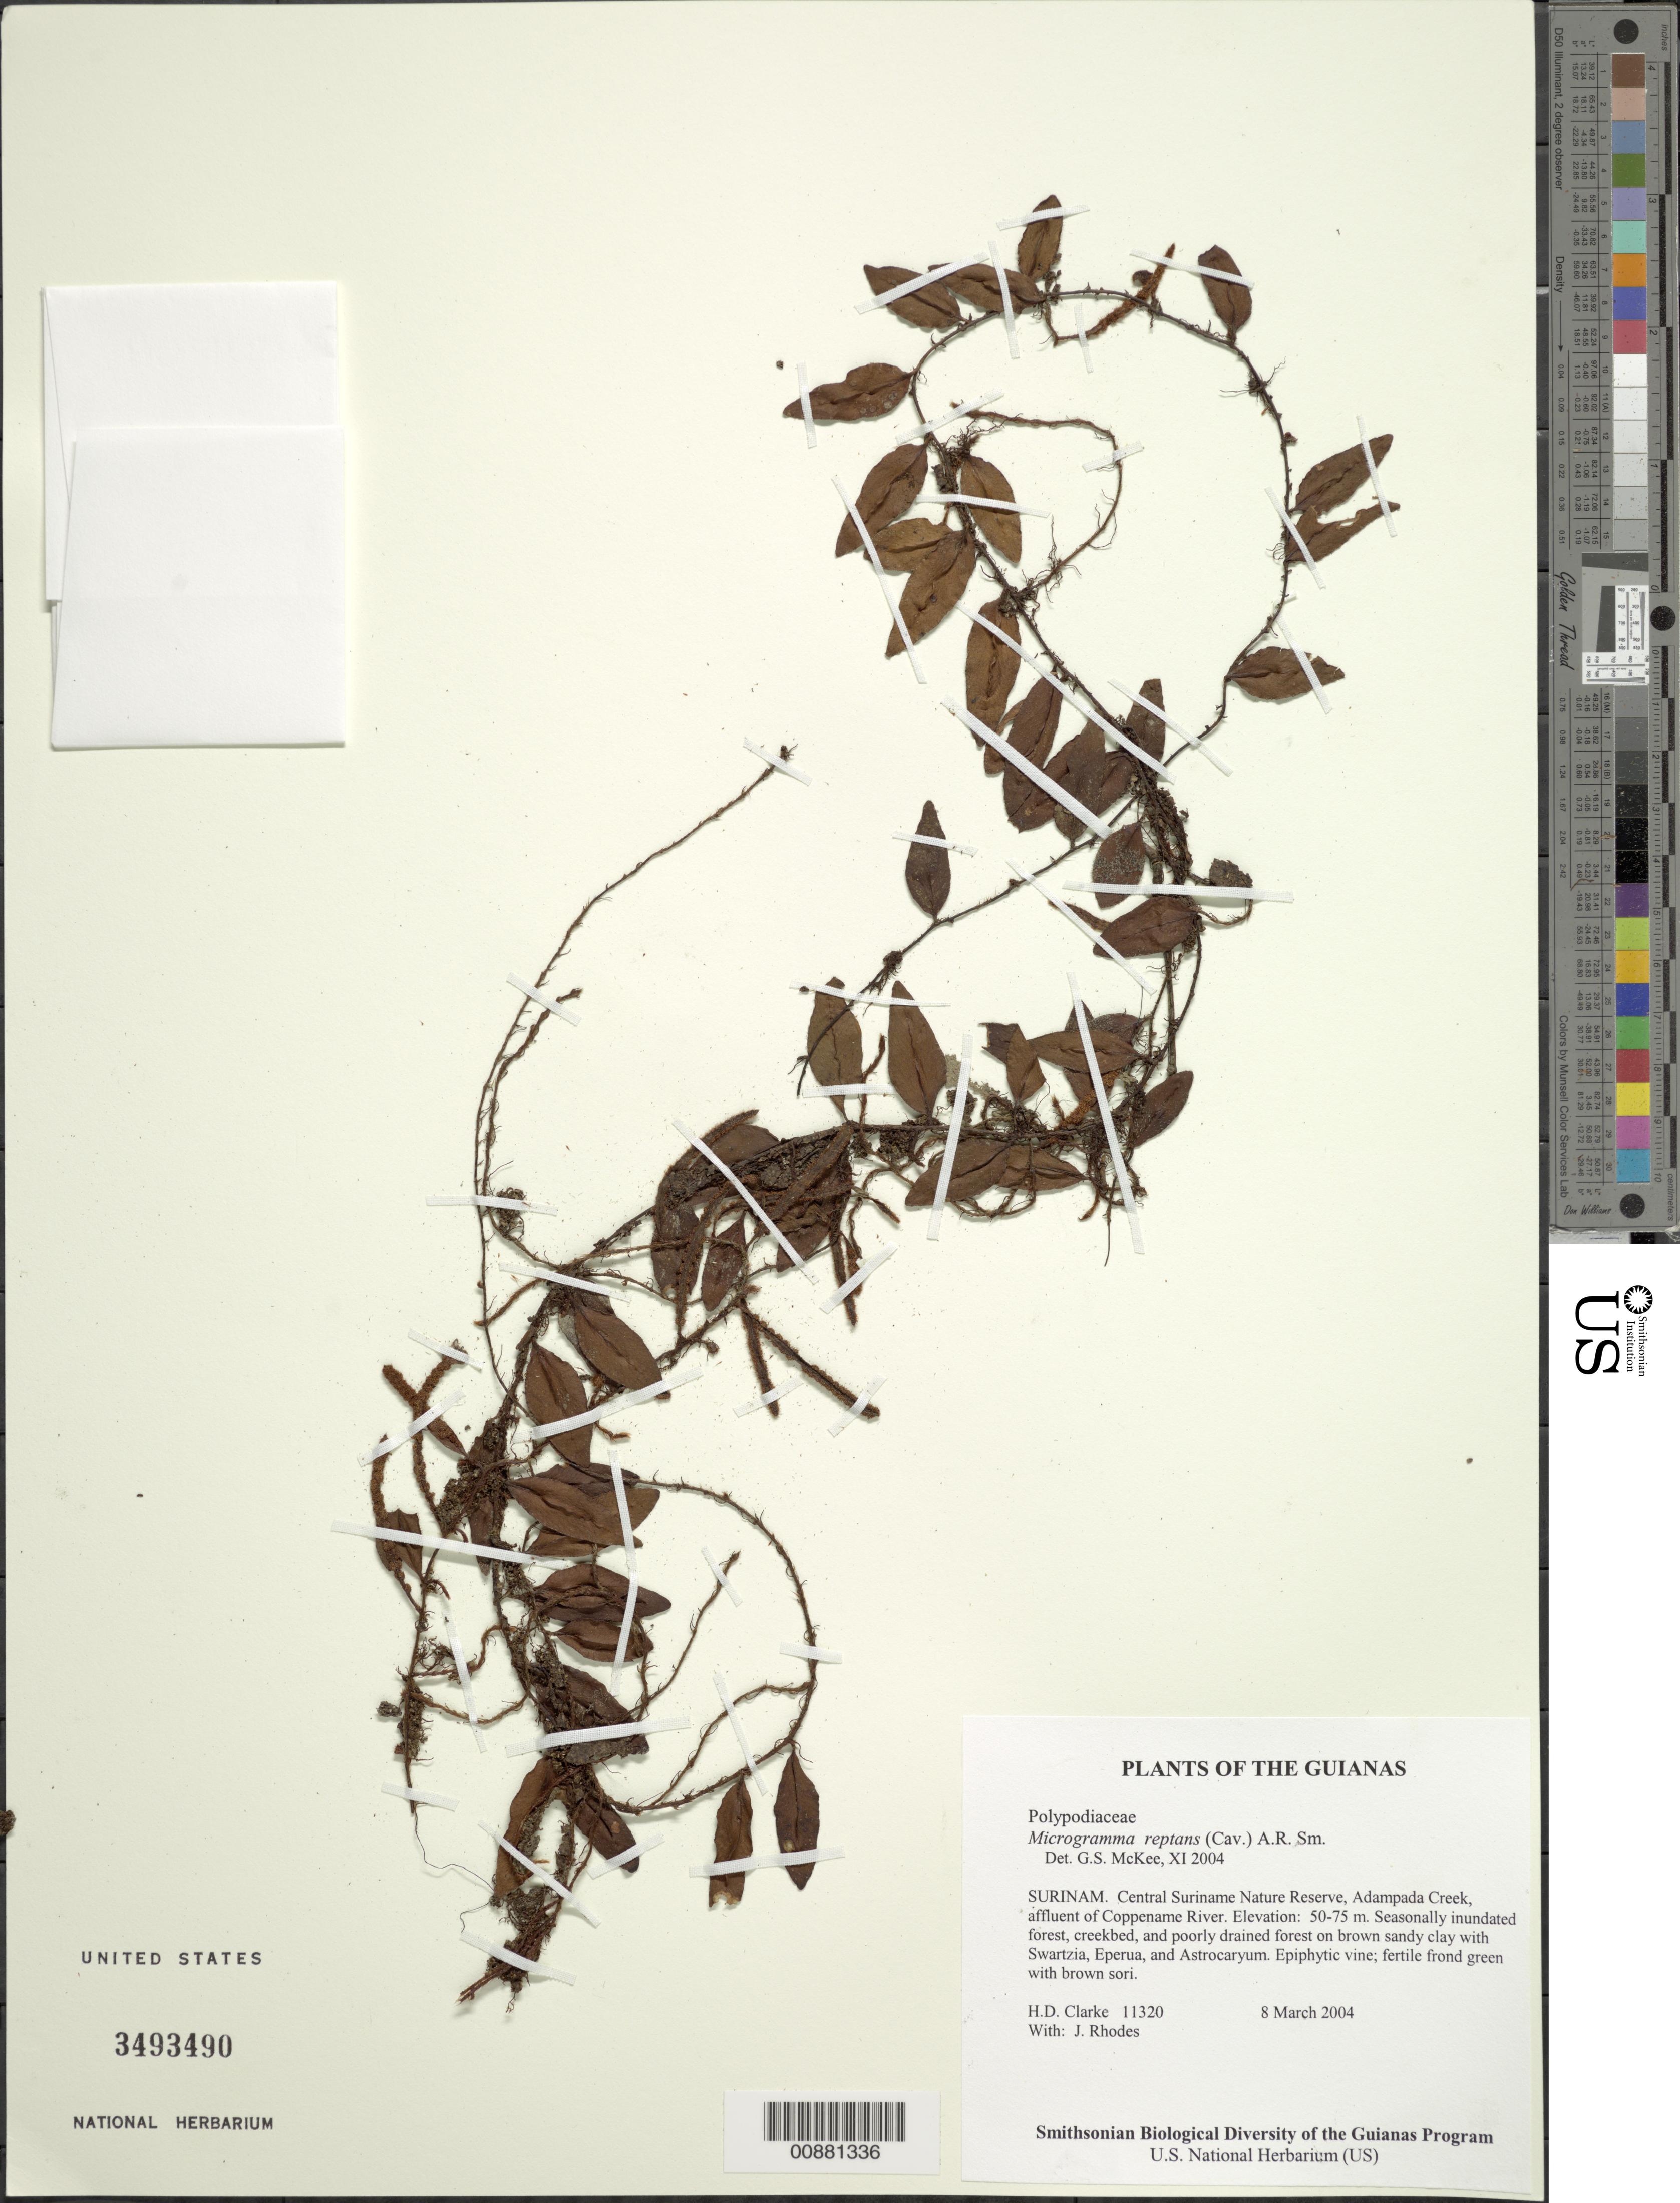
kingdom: Plantae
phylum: Tracheophyta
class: Polypodiopsida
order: Polypodiales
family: Polypodiaceae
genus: Microgramma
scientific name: Microgramma reptans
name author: (Cav.) A.R. Sm.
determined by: McKee, G. S., (US), NMNH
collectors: H. D. Clarke & J. Rhodes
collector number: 11320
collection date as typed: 8 March 2004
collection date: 2004-03-08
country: Suriname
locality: Central Suriname Nature Reserve, Adampada Creek, affluent of Coppename River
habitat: Seasonally inundated forest, creekbed, and poorly drained forest on brown sandy clay with Swartzia, Eperua, and Astrocaryum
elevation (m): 50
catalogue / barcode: US 3493490